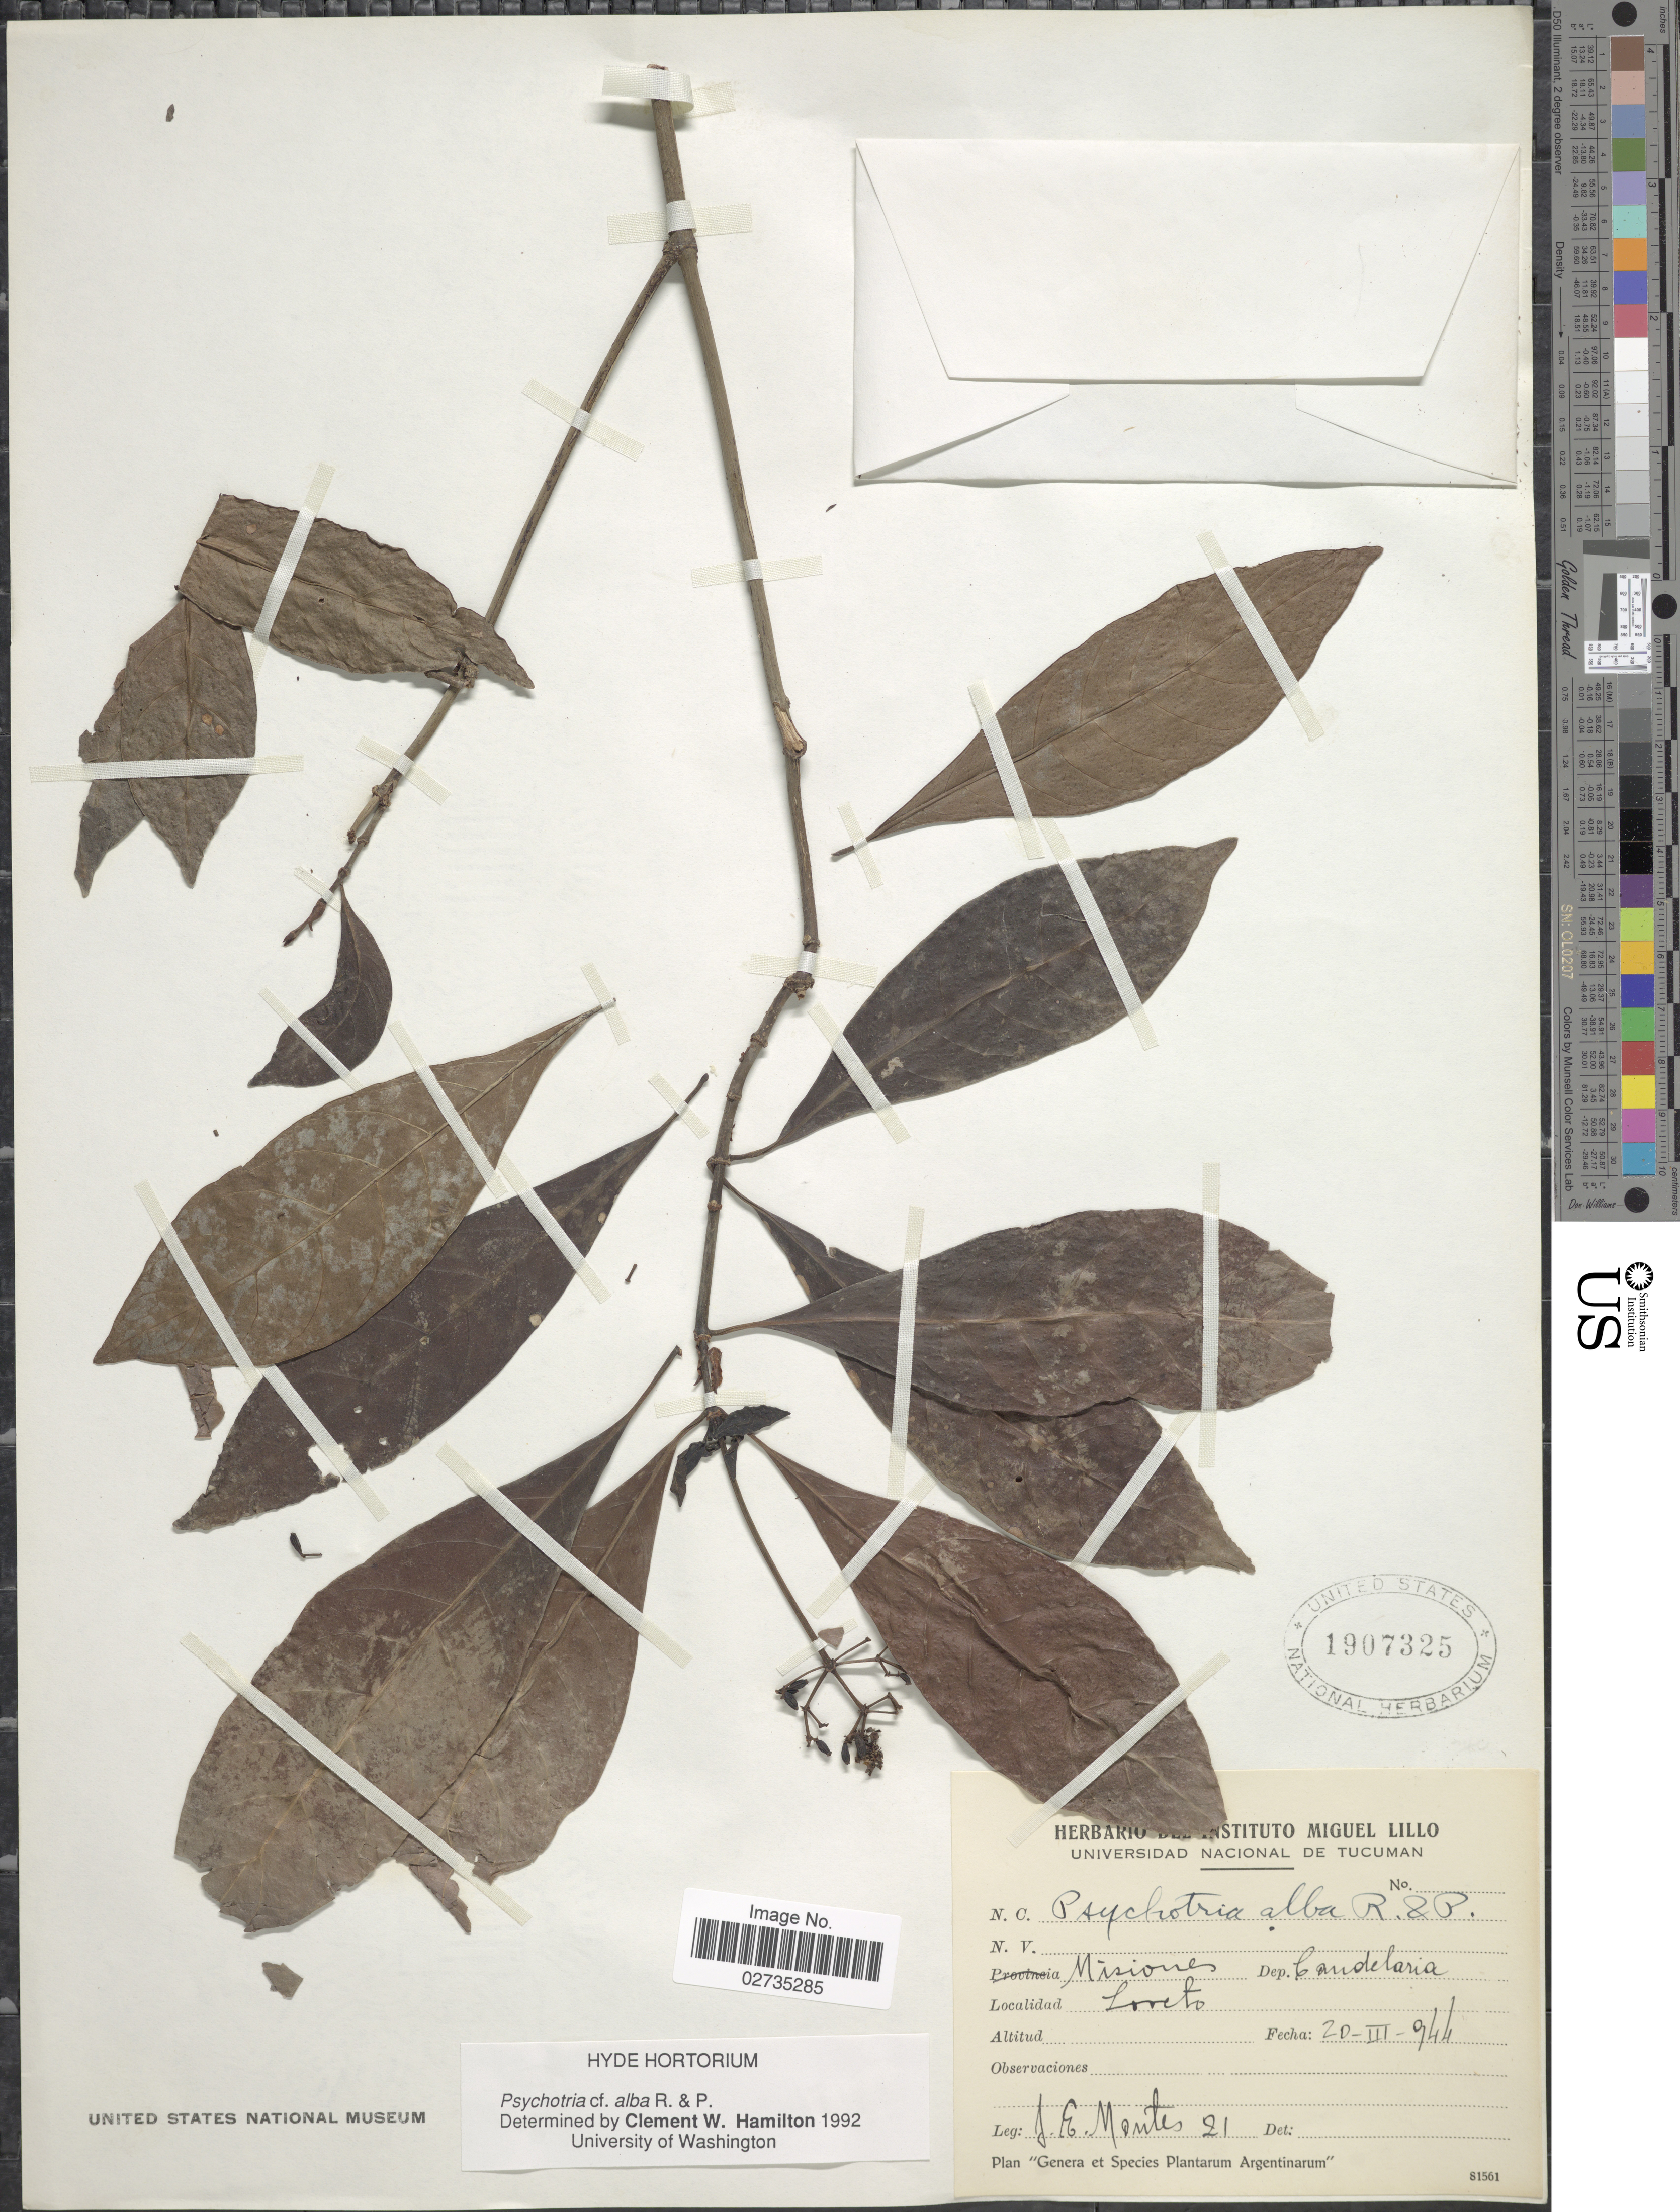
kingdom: Plantae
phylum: Tracheophyta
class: Magnoliopsida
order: Gentianales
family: Rubiaceae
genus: Psychotria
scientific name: Psychotria alba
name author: Ruiz & Pav.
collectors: J. E. Montes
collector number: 21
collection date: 1944-03-20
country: Argentina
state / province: Misiones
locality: Misiones, Dep. Candelaria, Loreto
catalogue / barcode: US 1907325